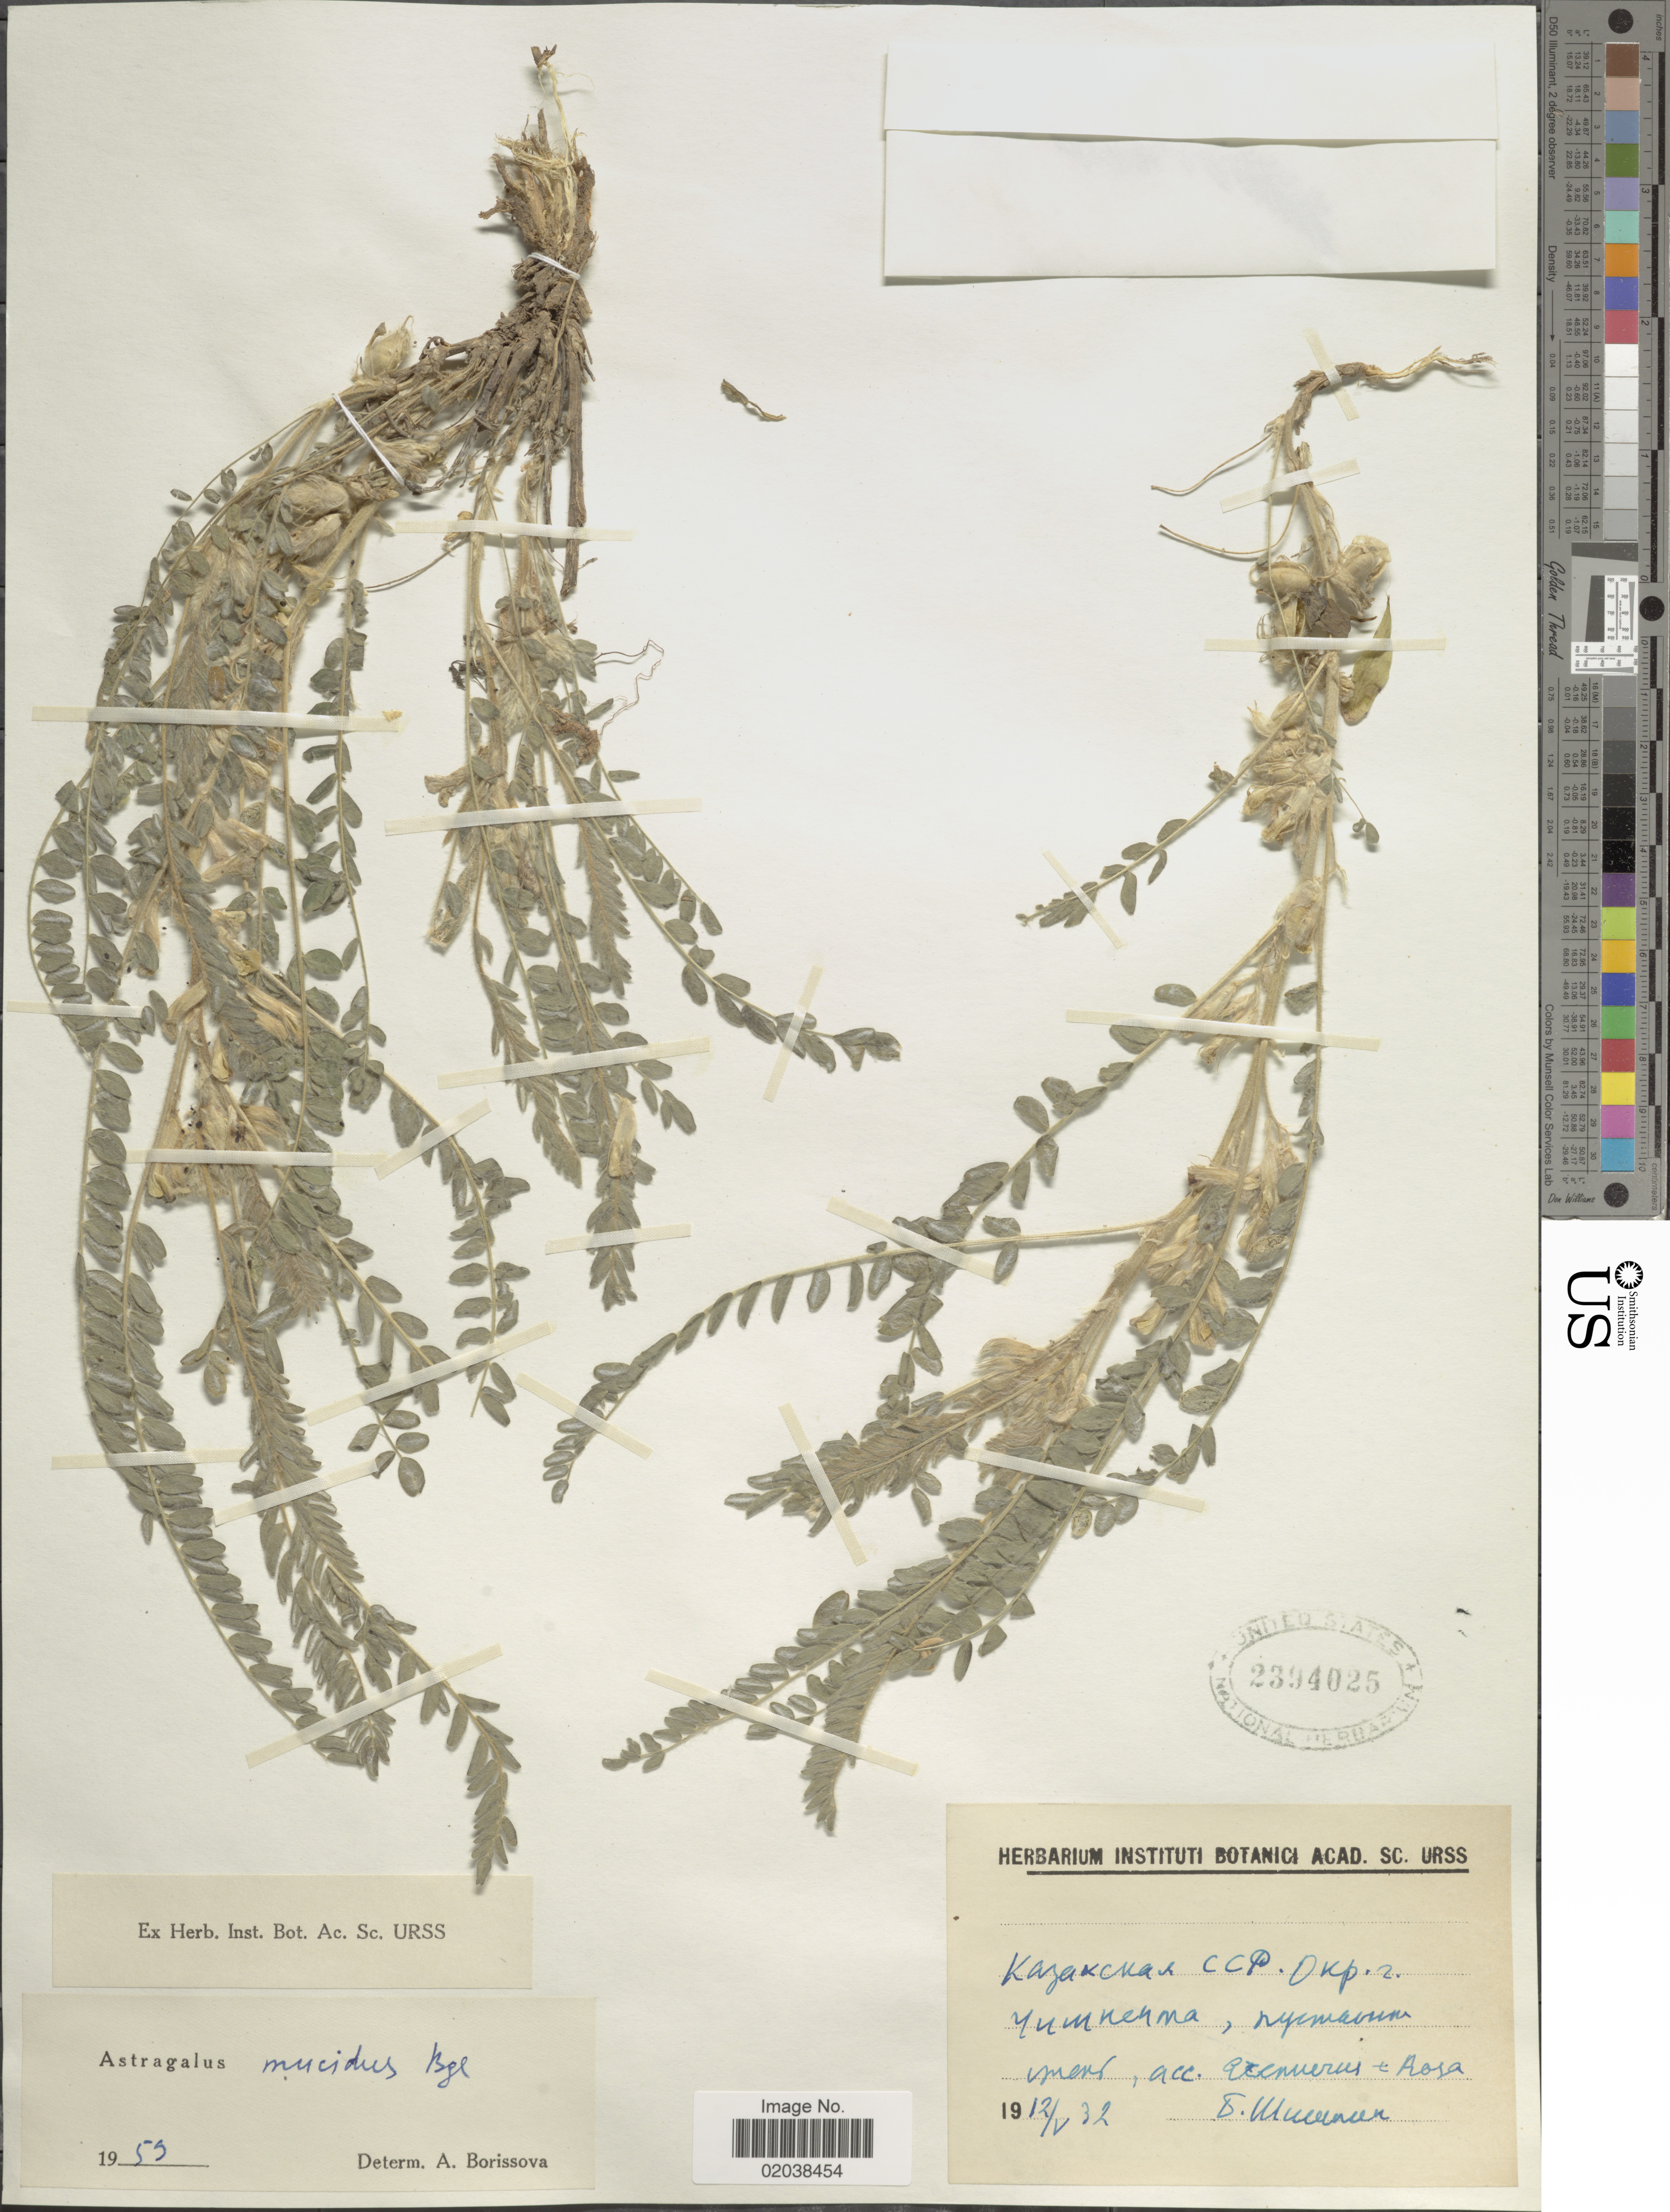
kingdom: Plantae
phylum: Tracheophyta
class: Magnoliopsida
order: Fabales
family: Fabaceae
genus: Astragalus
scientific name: Astragalus mucidus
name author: Bunge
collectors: B. Shishkin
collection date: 1932-05-12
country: Kazakhstan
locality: Shymkent, South Kazakhstan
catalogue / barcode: US 2394025